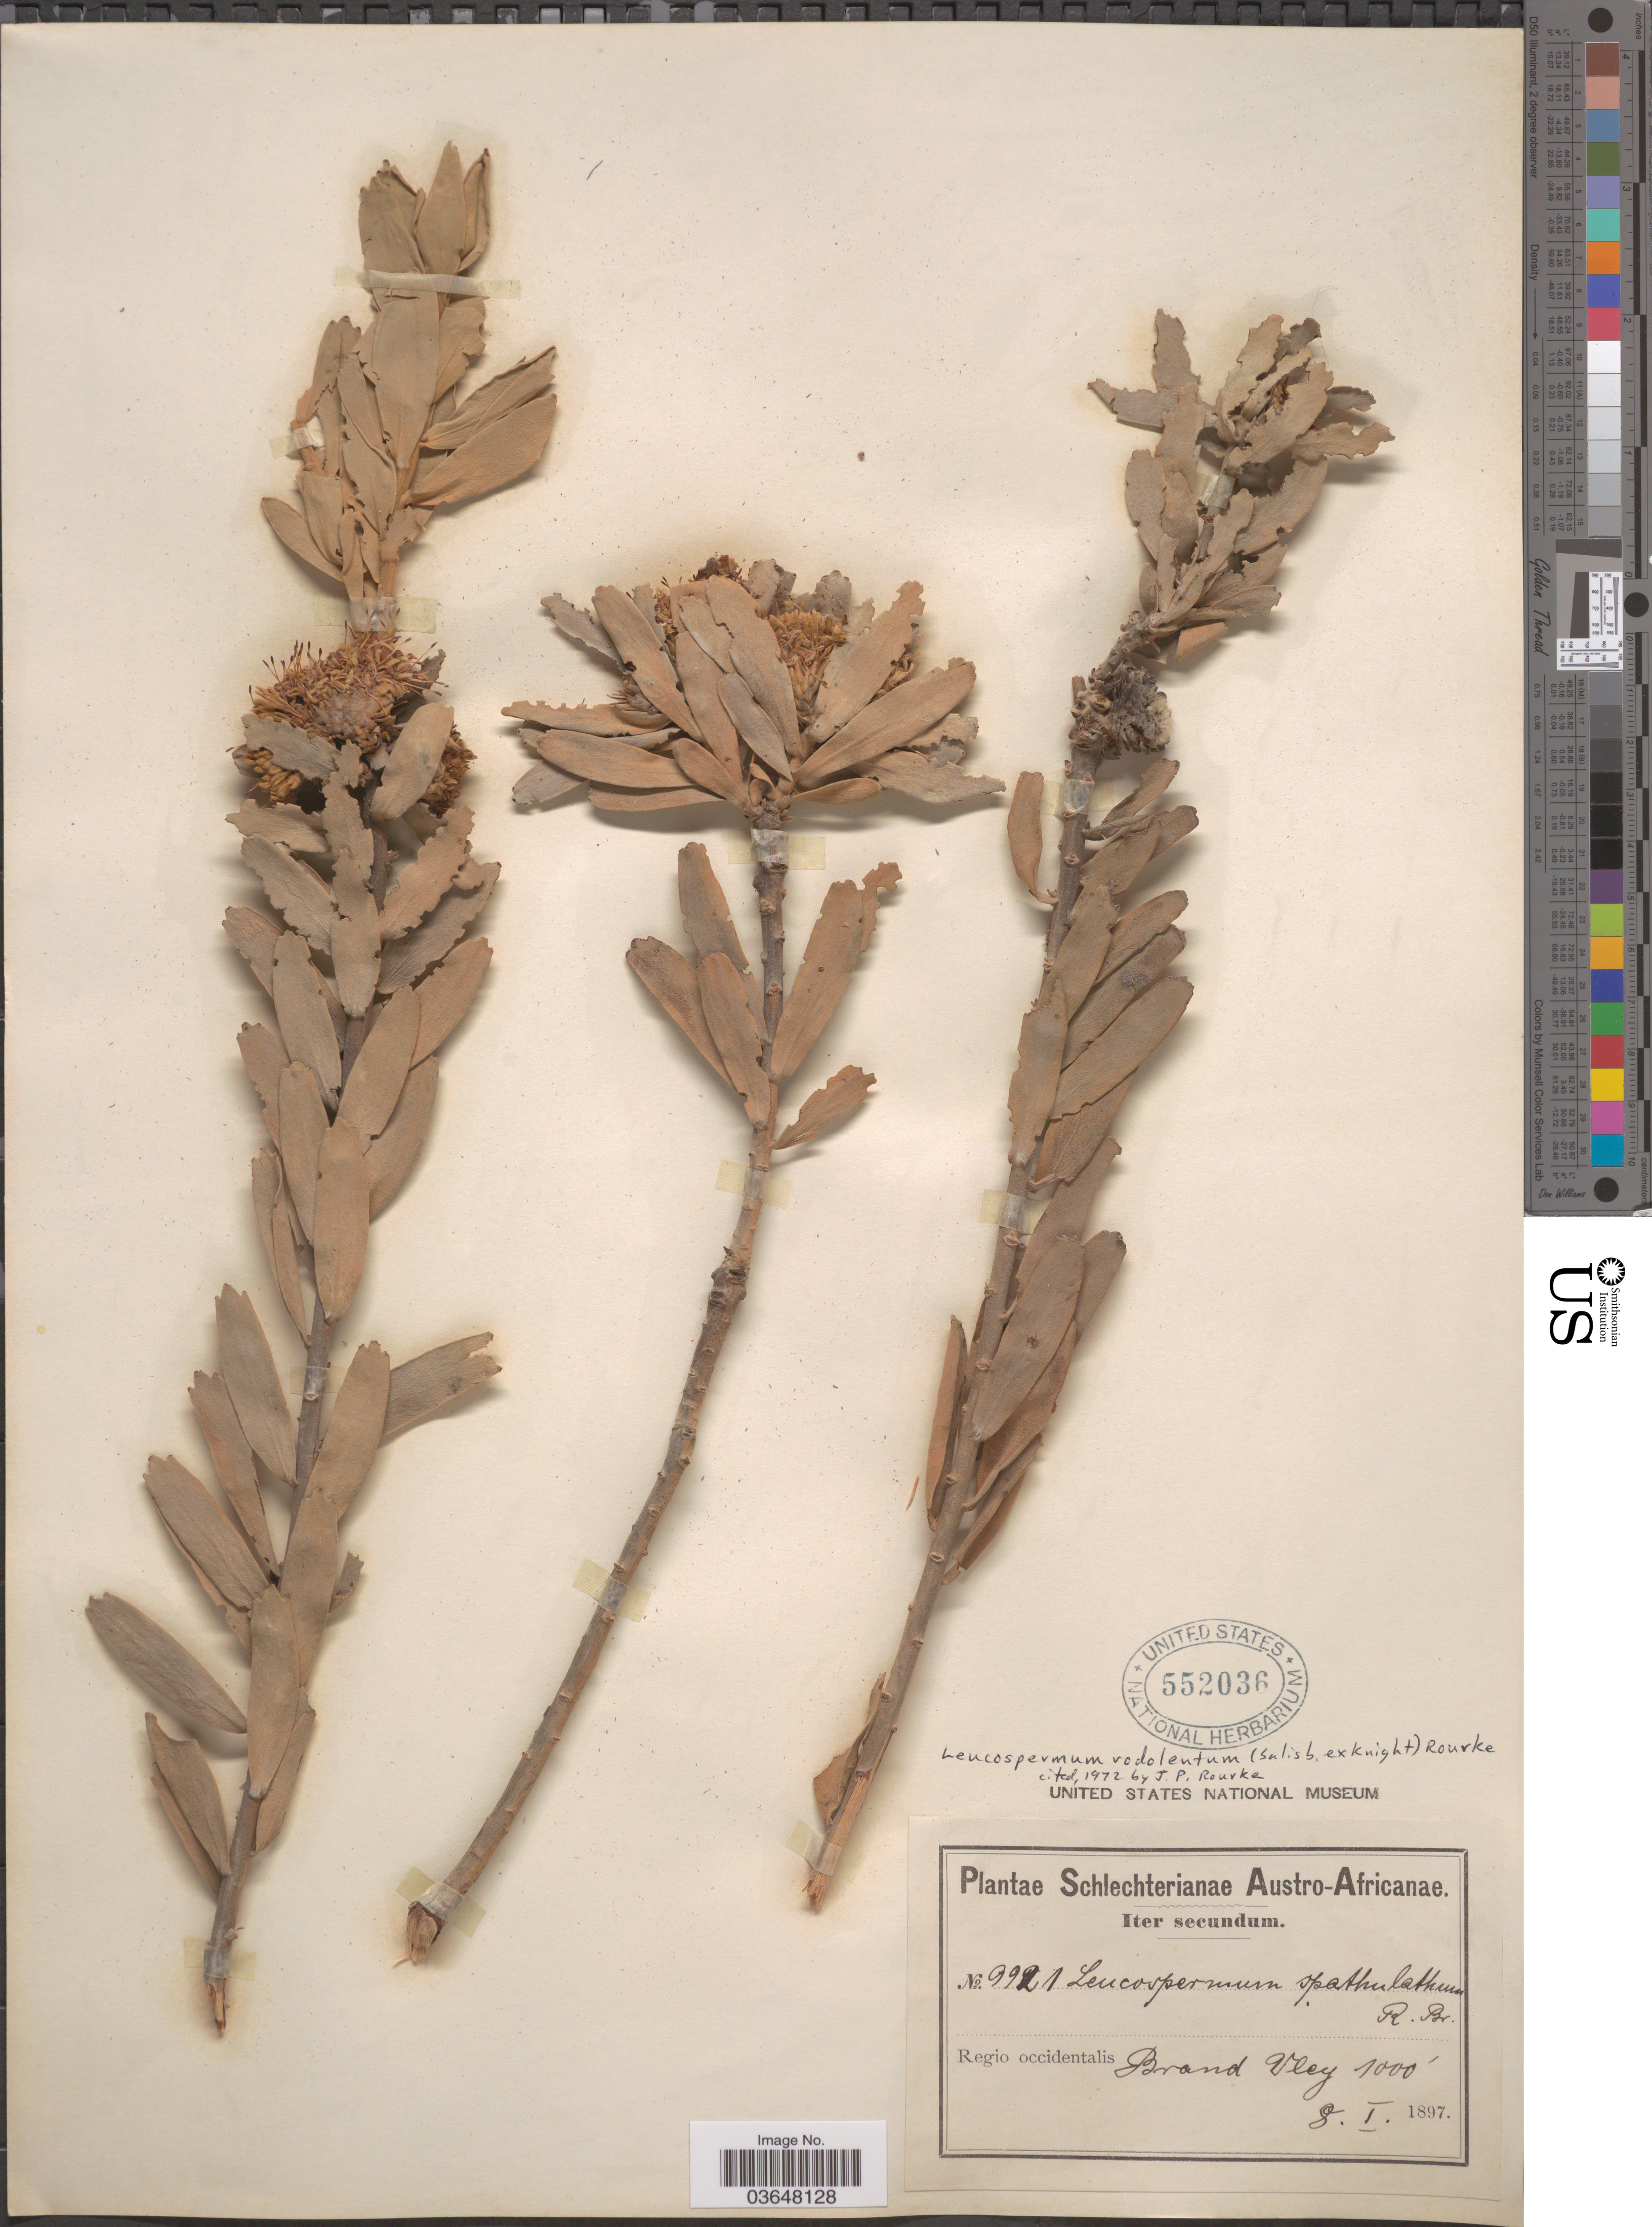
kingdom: Plantae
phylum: Tracheophyta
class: Magnoliopsida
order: Proteales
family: Proteaceae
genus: Leucospermum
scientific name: Leucospermum rodolentum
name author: Rourke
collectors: Schlechter, --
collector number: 9921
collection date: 1897-01-08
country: South Africa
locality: Austro-Africanae. Regio occidentalis. Brand Vley.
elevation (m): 305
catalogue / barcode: US 552036